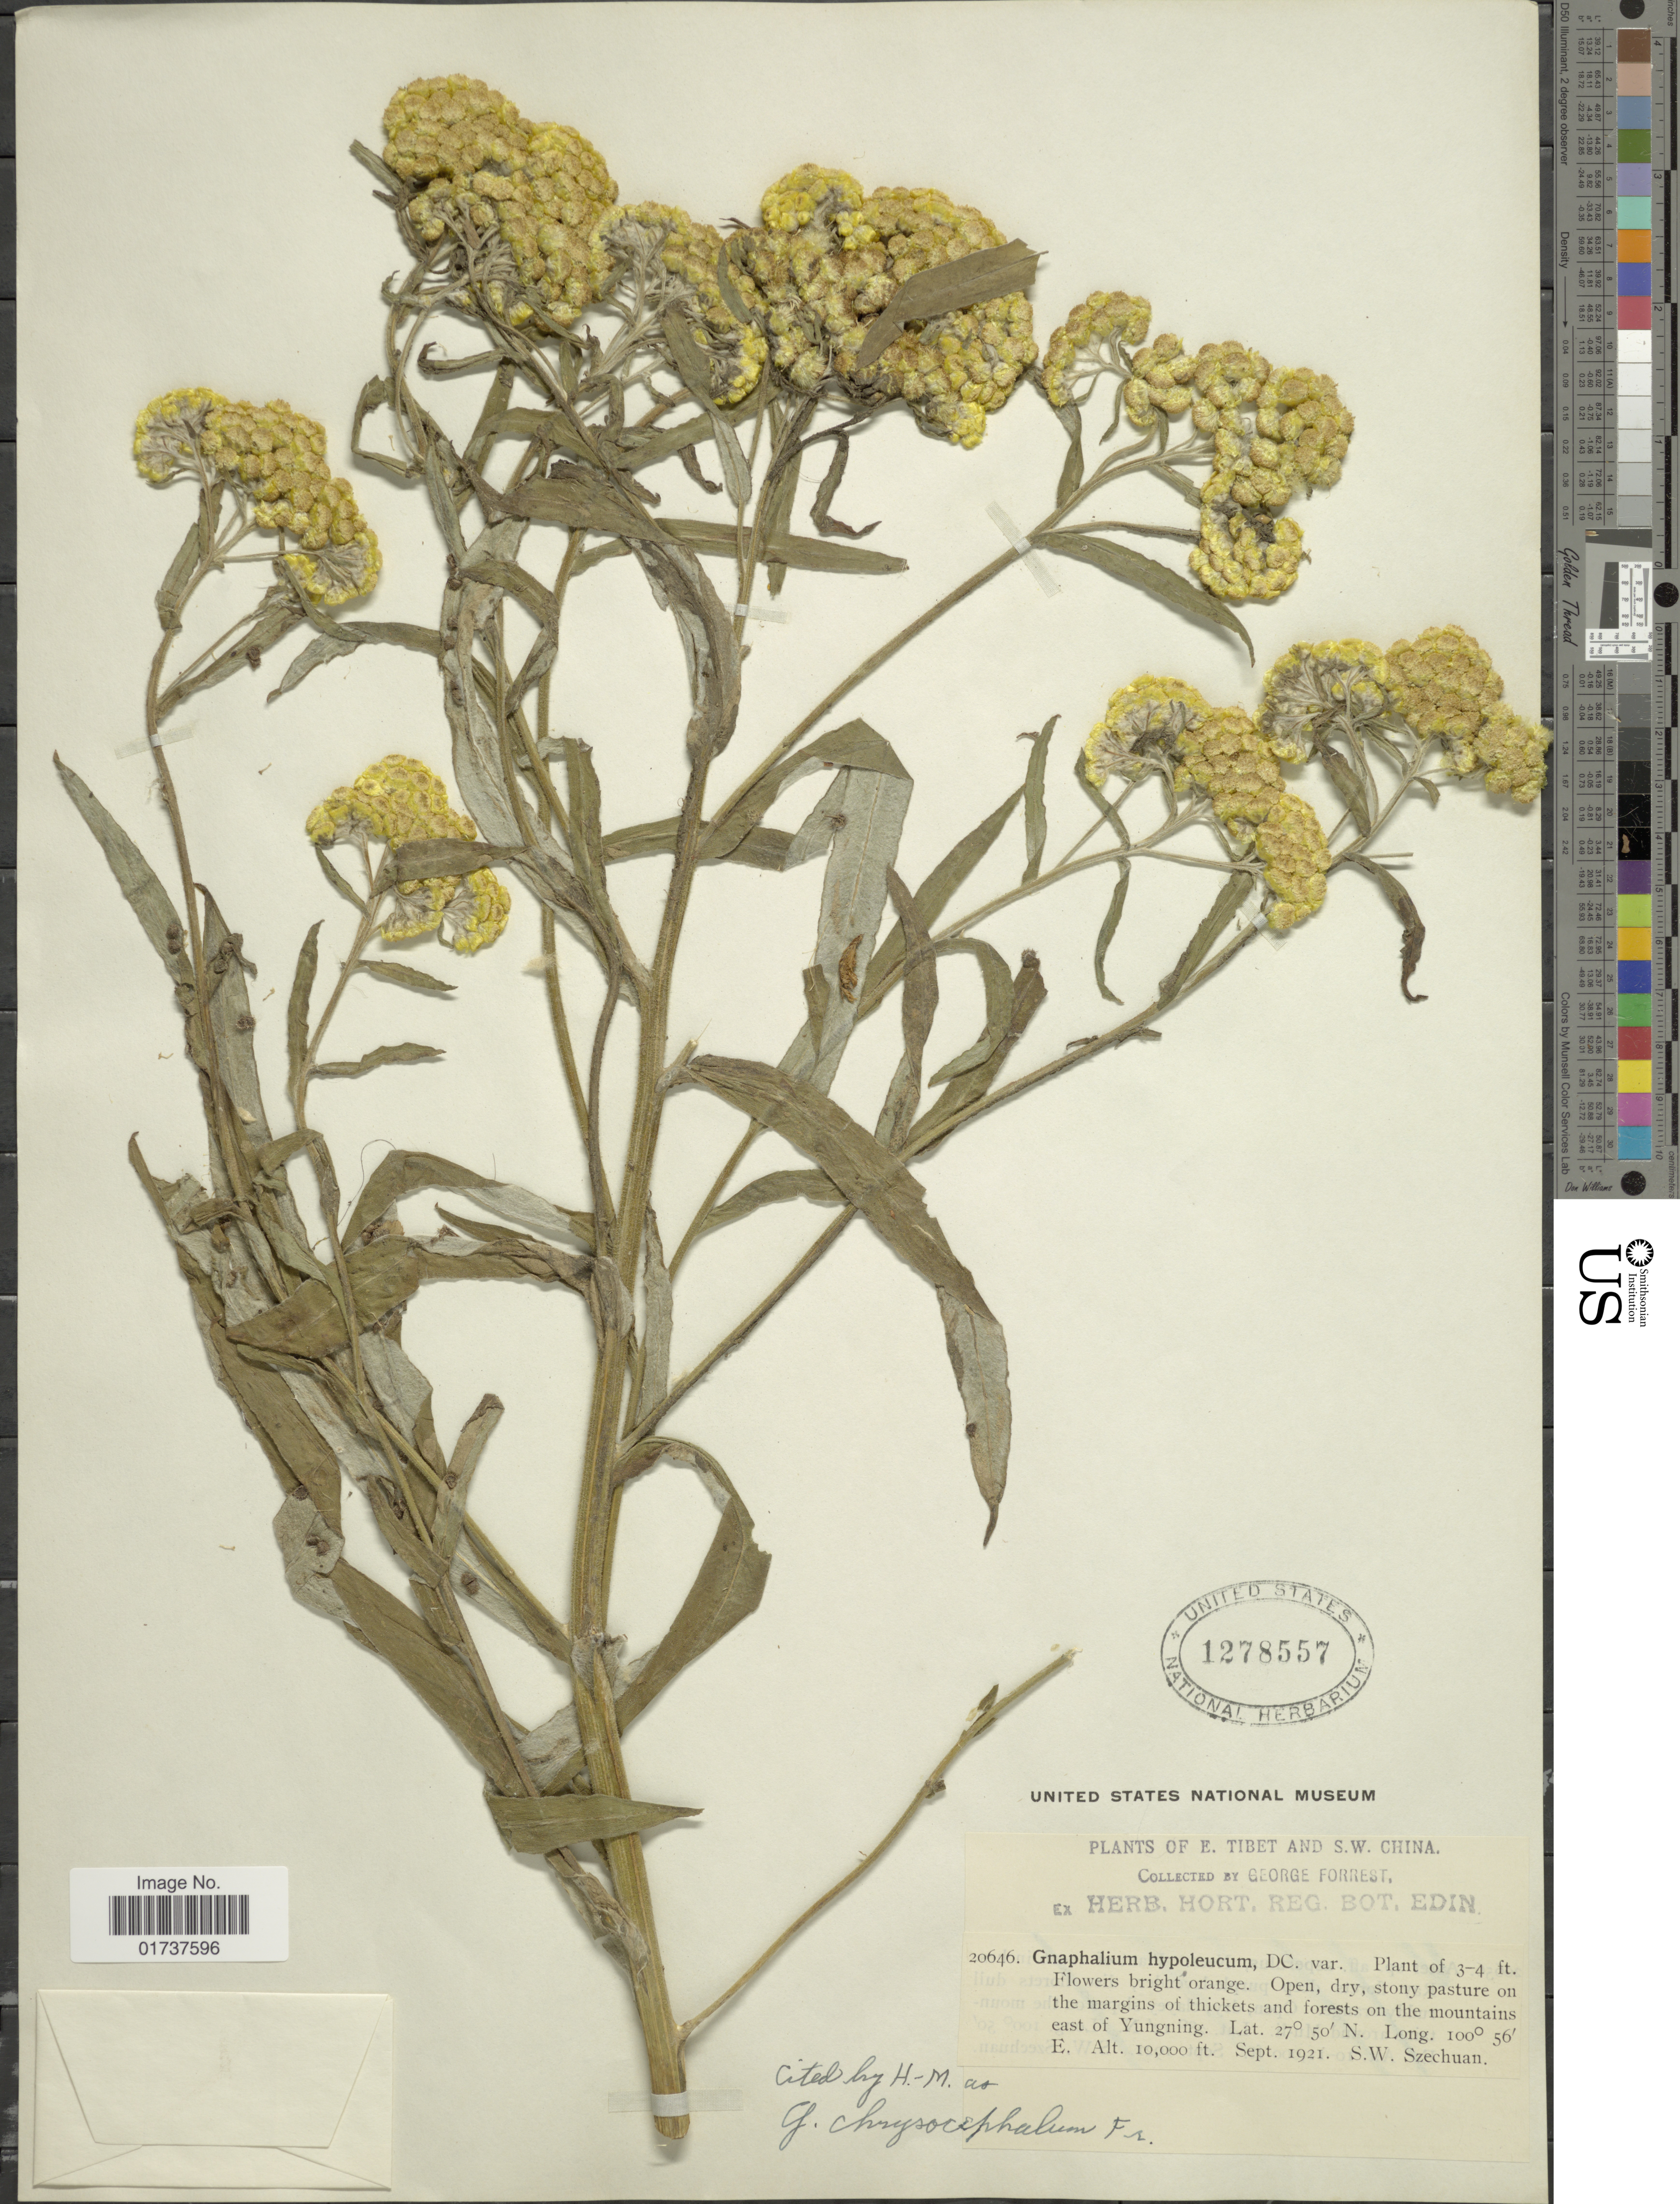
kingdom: Plantae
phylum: Tracheophyta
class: Magnoliopsida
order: Asterales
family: Asteraceae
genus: Gnaphalium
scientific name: Gnaphalium chrysocephalum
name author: Franch.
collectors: G. Forrest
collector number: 20646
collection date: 1921-09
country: China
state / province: Xizang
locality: E. Tibet, SW China, stony pasture on the margins of thickets and forest on the mountains east of Yungning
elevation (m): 3048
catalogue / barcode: US 1278557